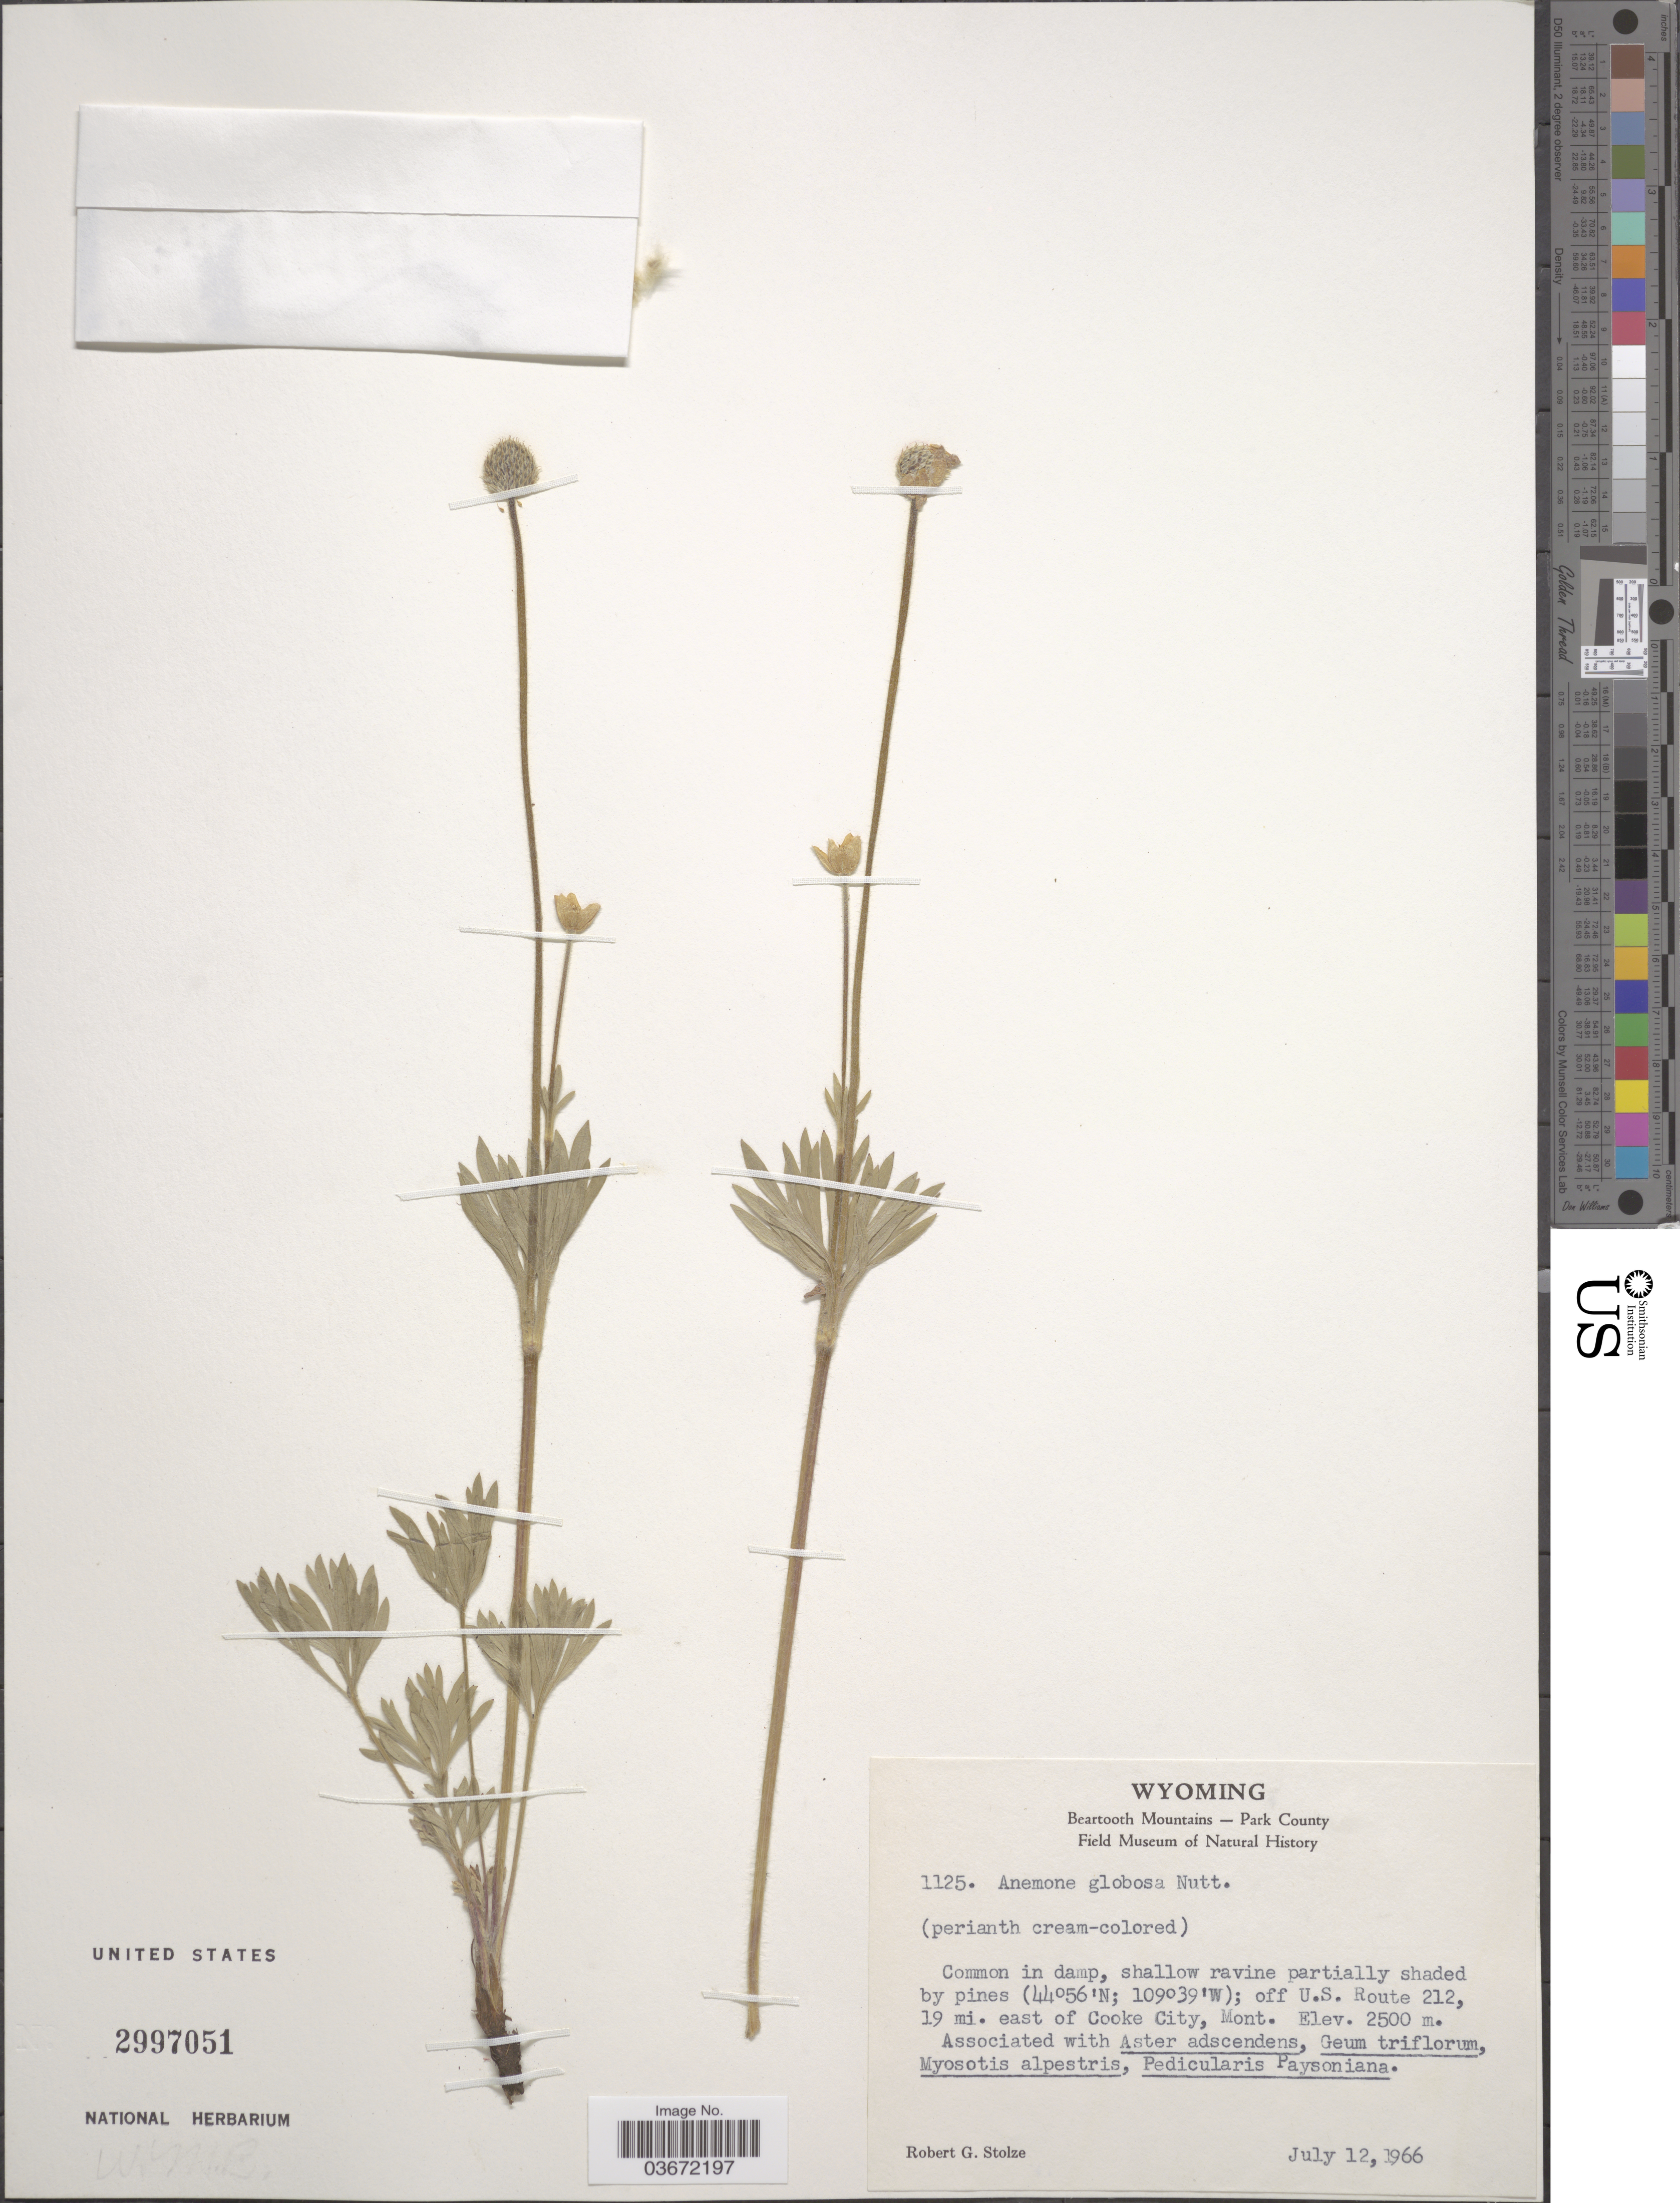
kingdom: Plantae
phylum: Tracheophyta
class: Magnoliopsida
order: Ranunculales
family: Ranunculaceae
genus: Anemone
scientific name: Anemone globosa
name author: (Torr. & A. Gray) Nutt. ex A. Heller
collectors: R. G. Stolze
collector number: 1125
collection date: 1966-07-12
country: United States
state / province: Wyoming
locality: Beartooth Mountains - Park County. Off U.S. Route 212, 19 mi. east of Cooke City, Mont.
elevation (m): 2500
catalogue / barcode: US 2997051